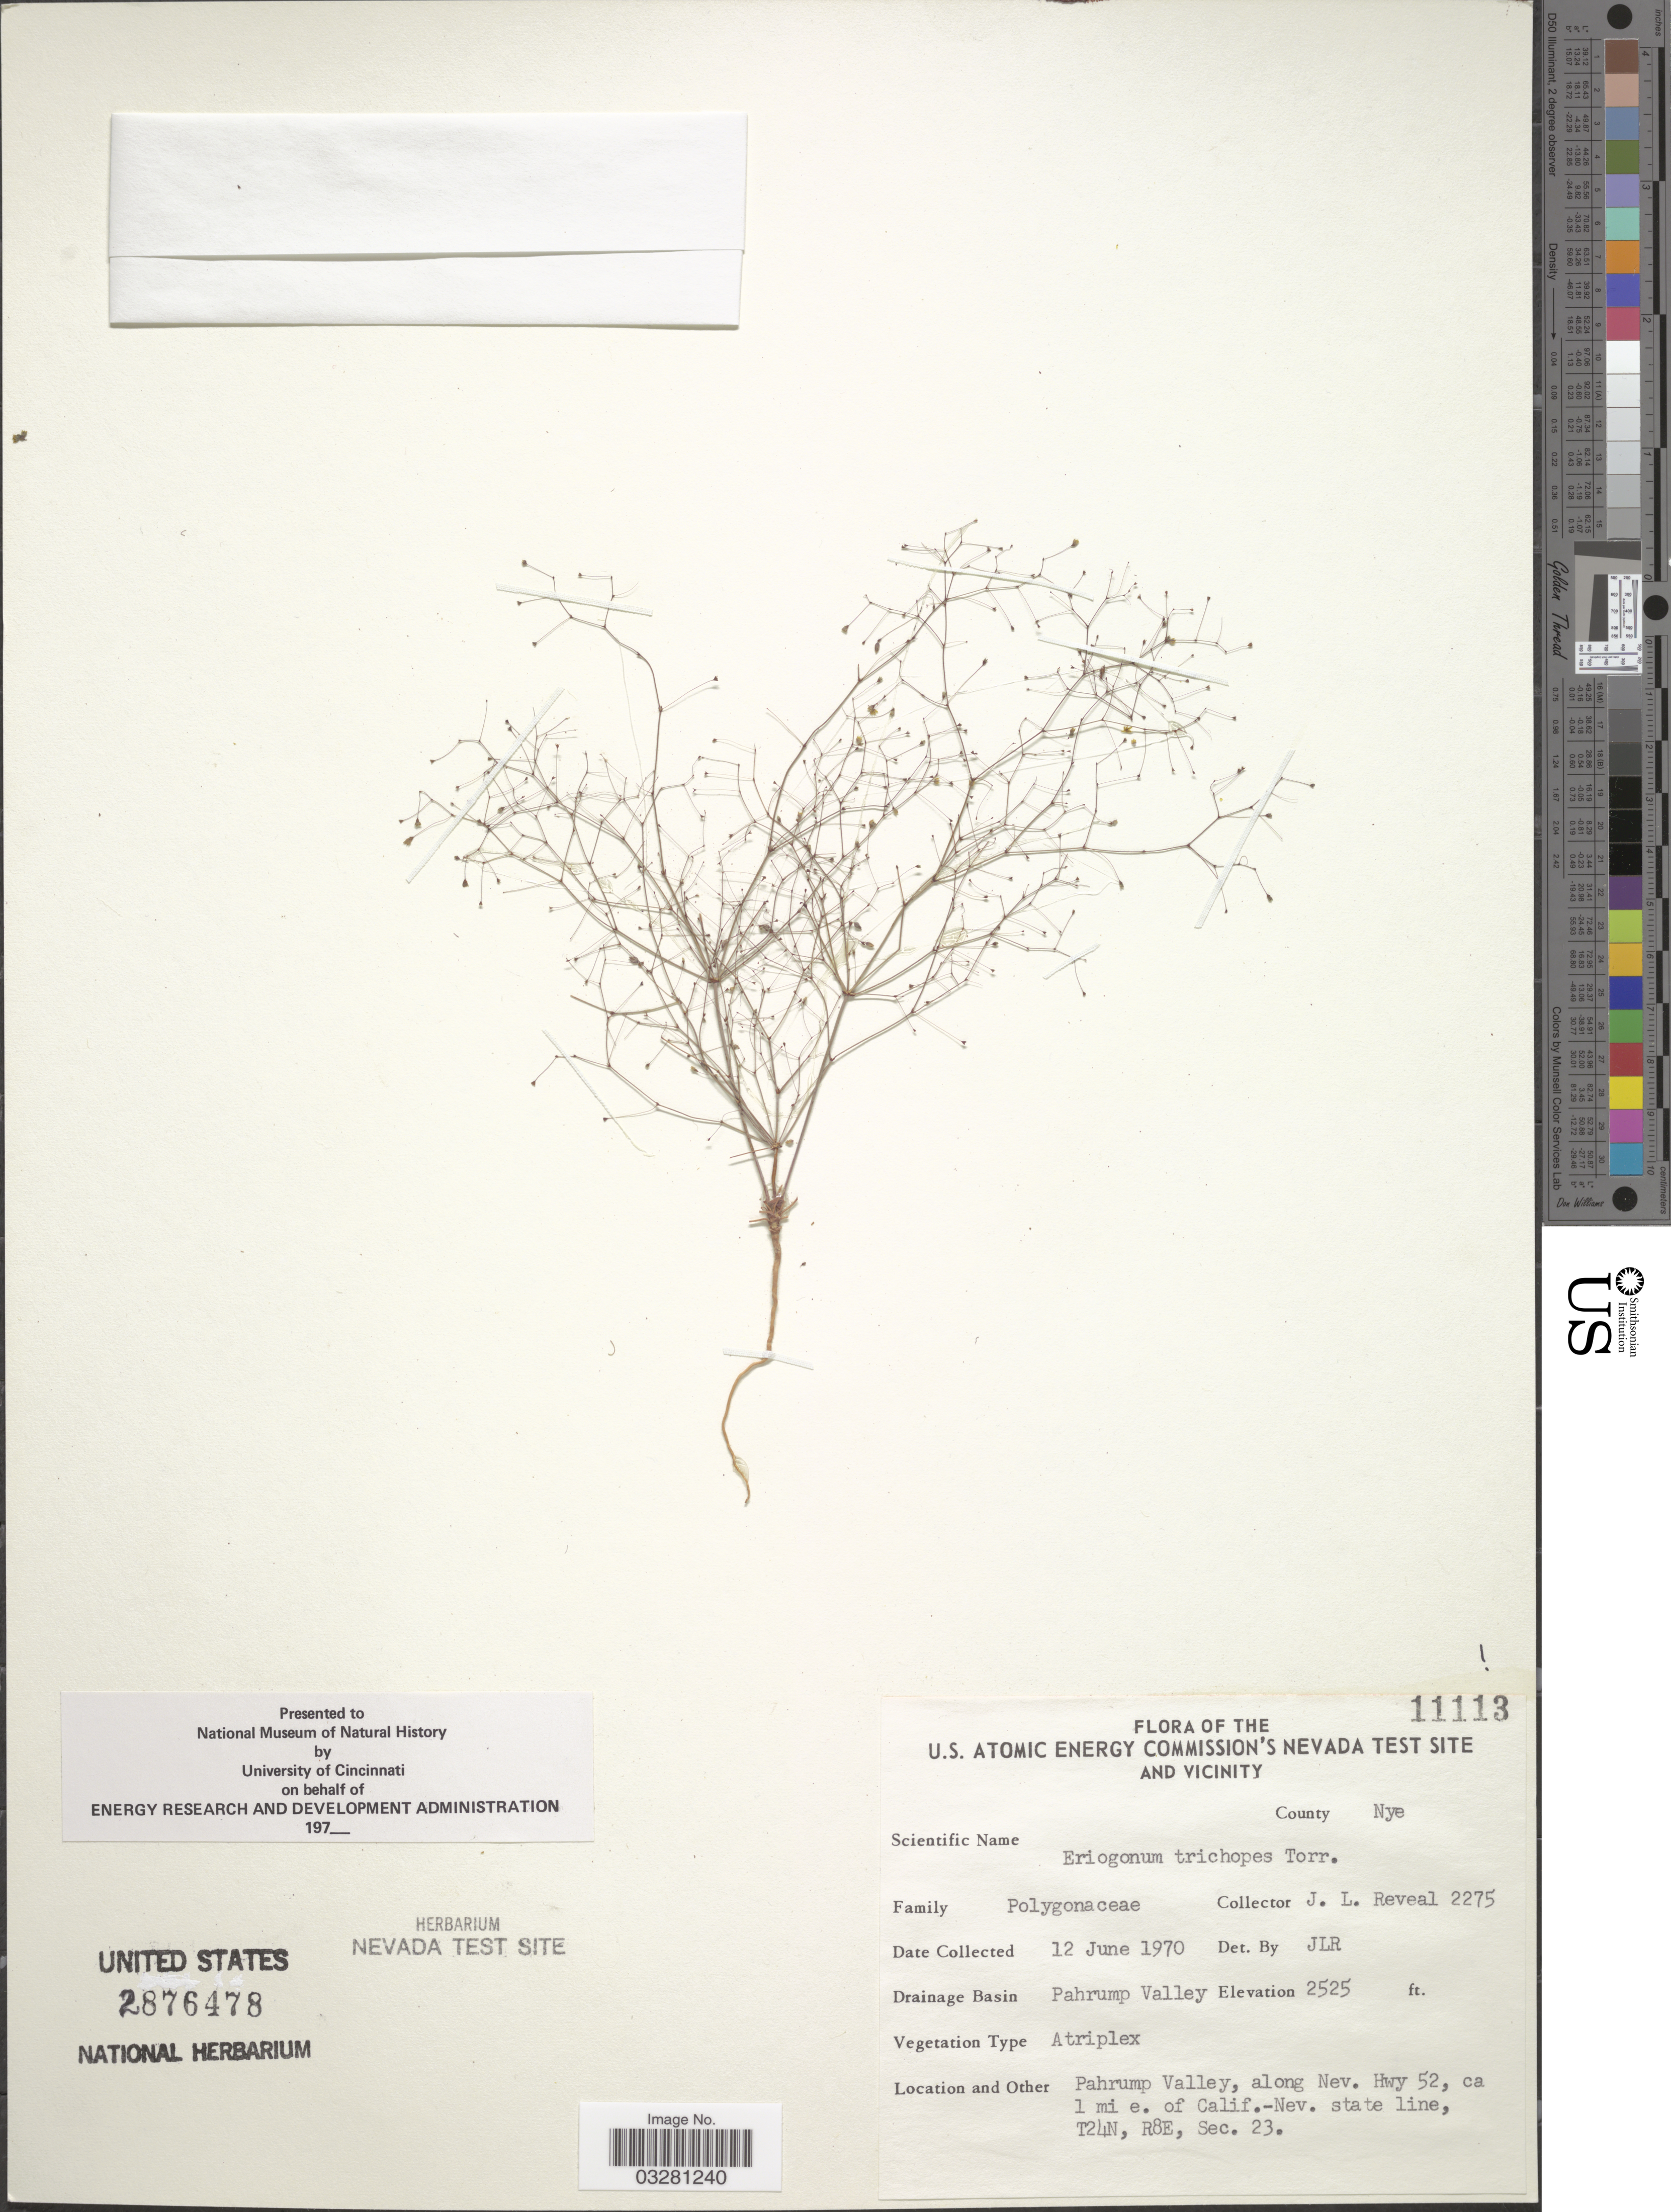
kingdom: Plantae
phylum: Tracheophyta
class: Magnoliopsida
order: Caryophyllales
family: Polygonaceae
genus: Eriogonum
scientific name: Eriogonum trichopes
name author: Torr.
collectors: J. L. Reveal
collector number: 2275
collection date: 1970-06-12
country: United States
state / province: Nevada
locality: U. S. Atomic Energy Commission's Nevada Test Site and Vicinity. County Nye. Drainage Basin Pahrump Valley. Pahrump Valley, along Nev. Hwy 52, ca 1 mi e. of Calif.-Nev. state line, T24N, R8E, Sec. 23.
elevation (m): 770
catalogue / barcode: US 2876478